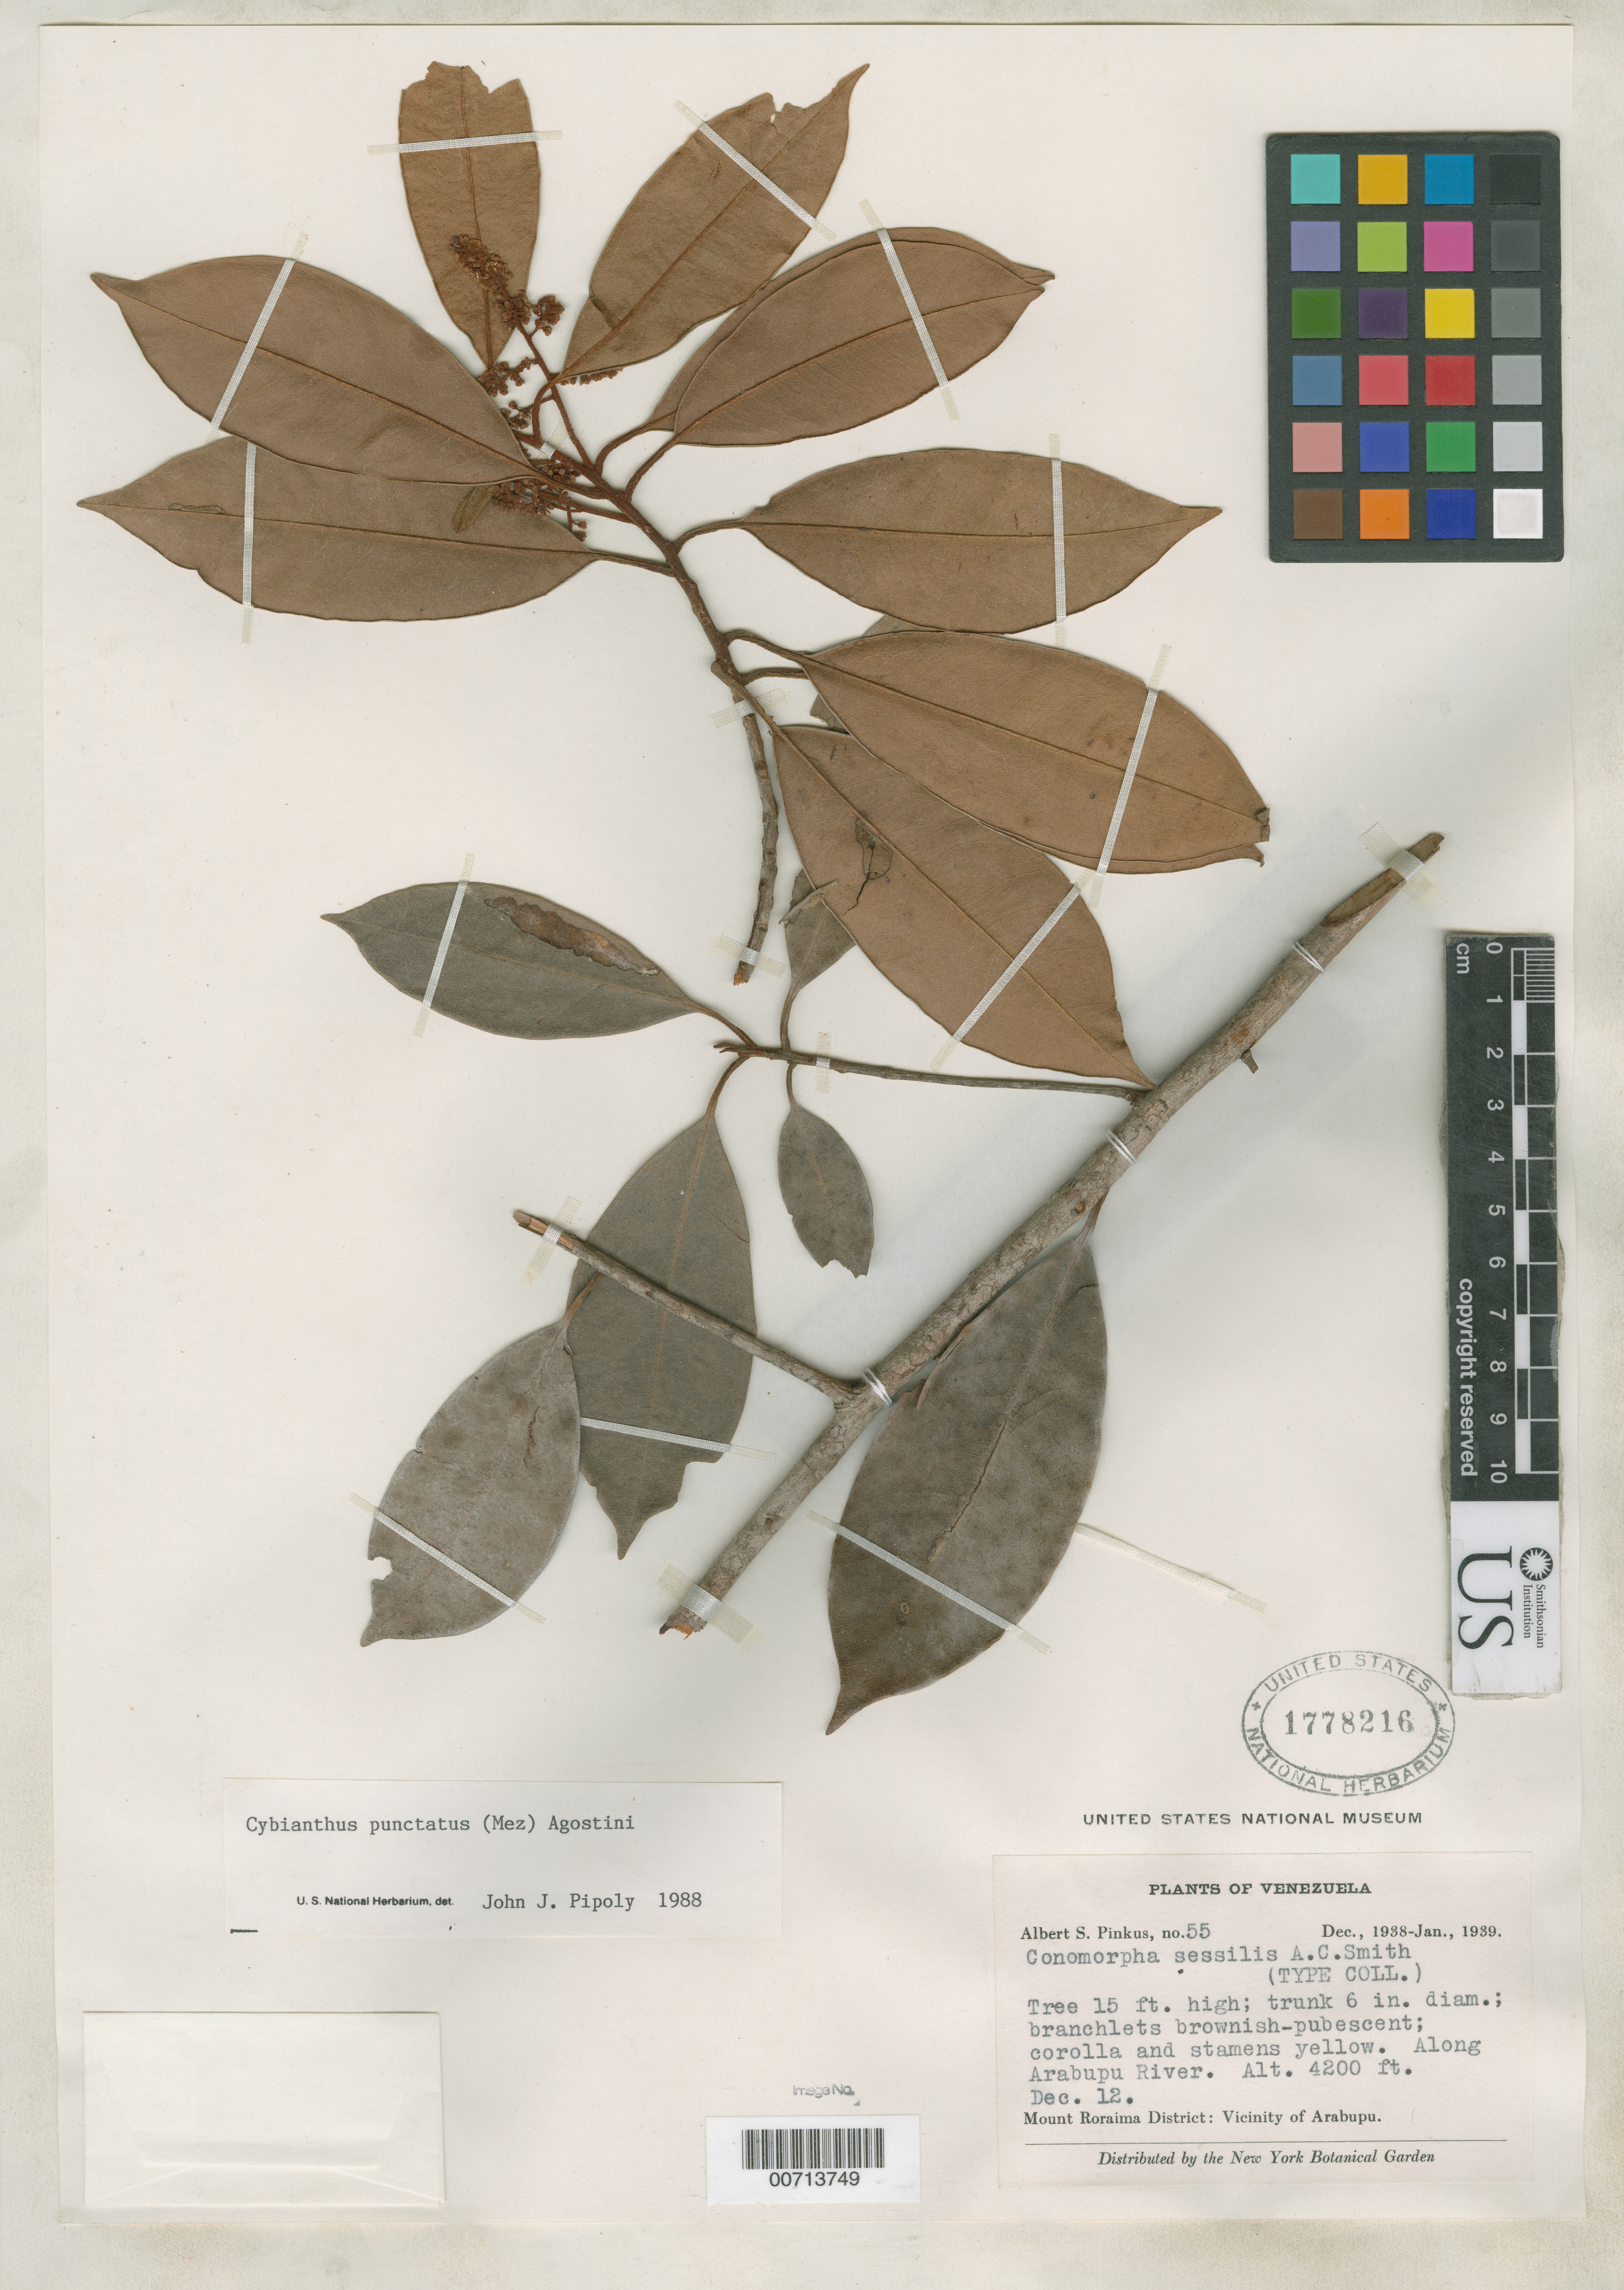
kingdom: Plantae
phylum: Tracheophyta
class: Magnoliopsida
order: Ericales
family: Primulaceae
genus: Conomorpha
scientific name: Conomorpha sessilis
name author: A.C. Sm.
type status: Isotype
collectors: A. Pinkus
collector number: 55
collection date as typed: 12 Dec 1938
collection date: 1938-12-12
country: Venezuela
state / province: Bolivar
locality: Mount Roraima Dist., Arabupu.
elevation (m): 1280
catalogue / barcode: US 1778216